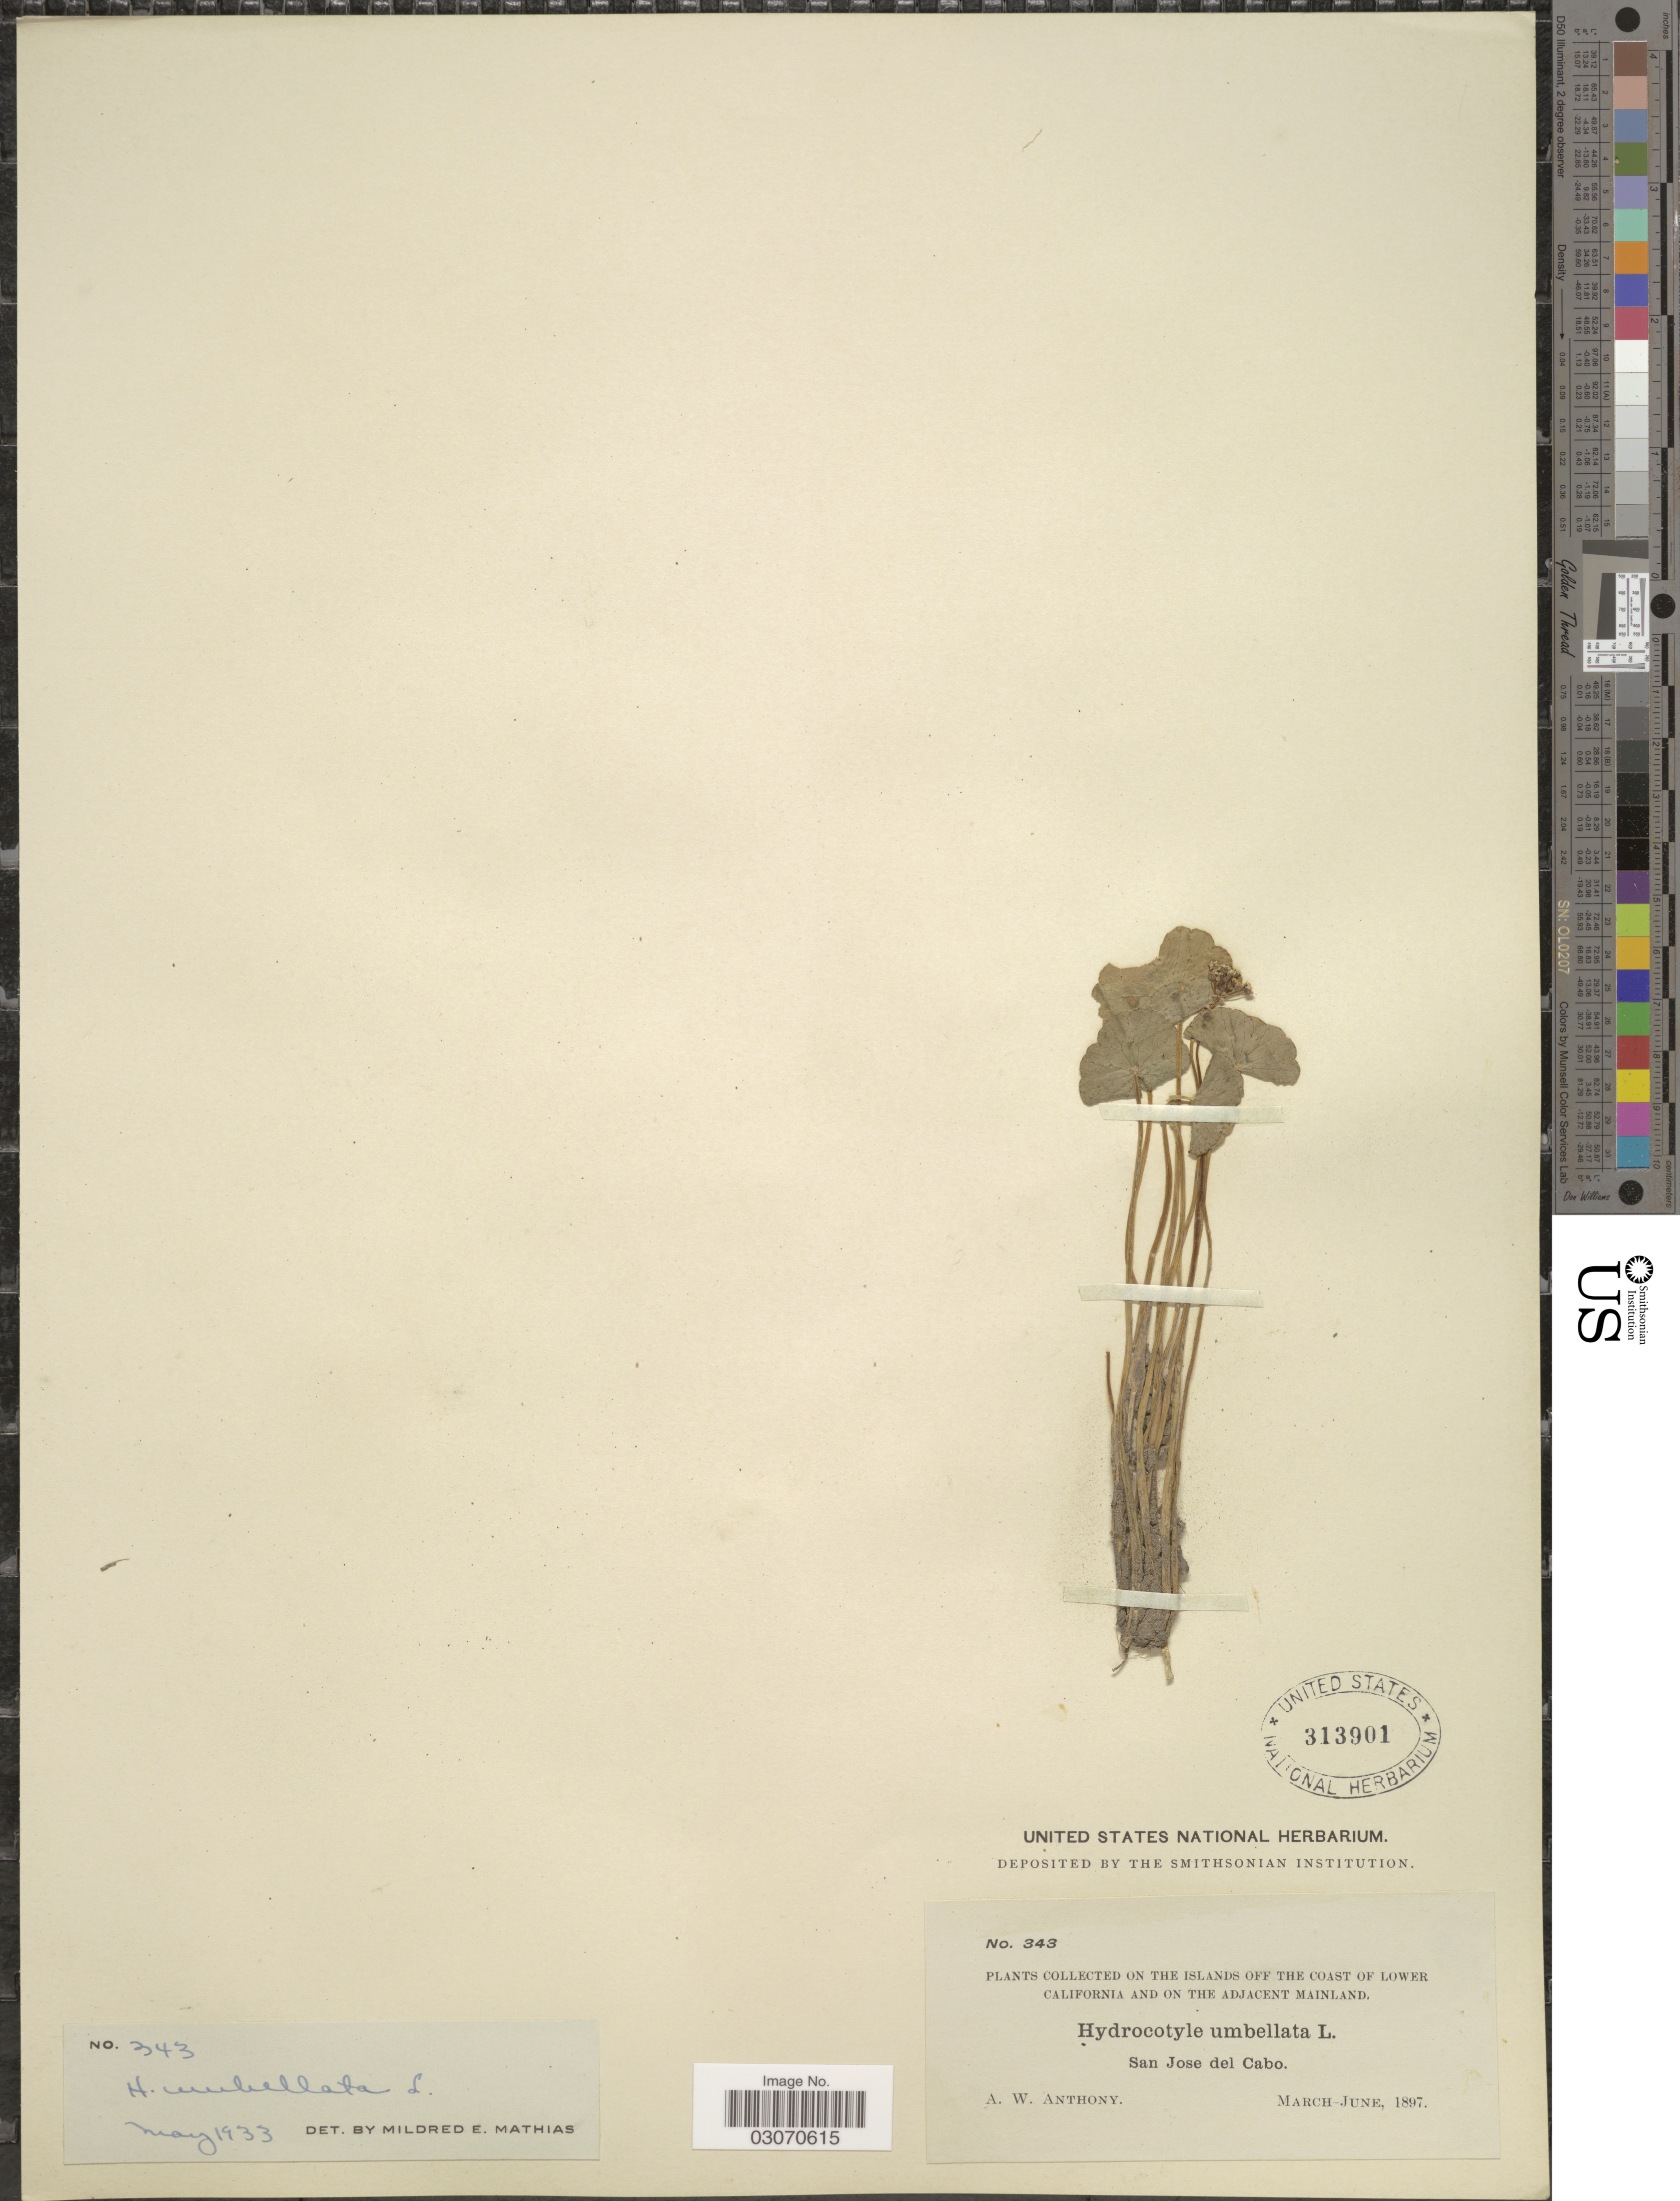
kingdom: Plantae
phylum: Tracheophyta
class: Magnoliopsida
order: Apiales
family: Araliaceae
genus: Hydrocotyle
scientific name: Hydrocotyle umbellata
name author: L.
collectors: A. W. Anthony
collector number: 343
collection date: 1897-03/1897-06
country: Mexico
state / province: Baja California Sur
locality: On the Islands off the Coast of Lower California and on the adjacent Mainland, San Jose del Cabo.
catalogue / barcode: US 313901